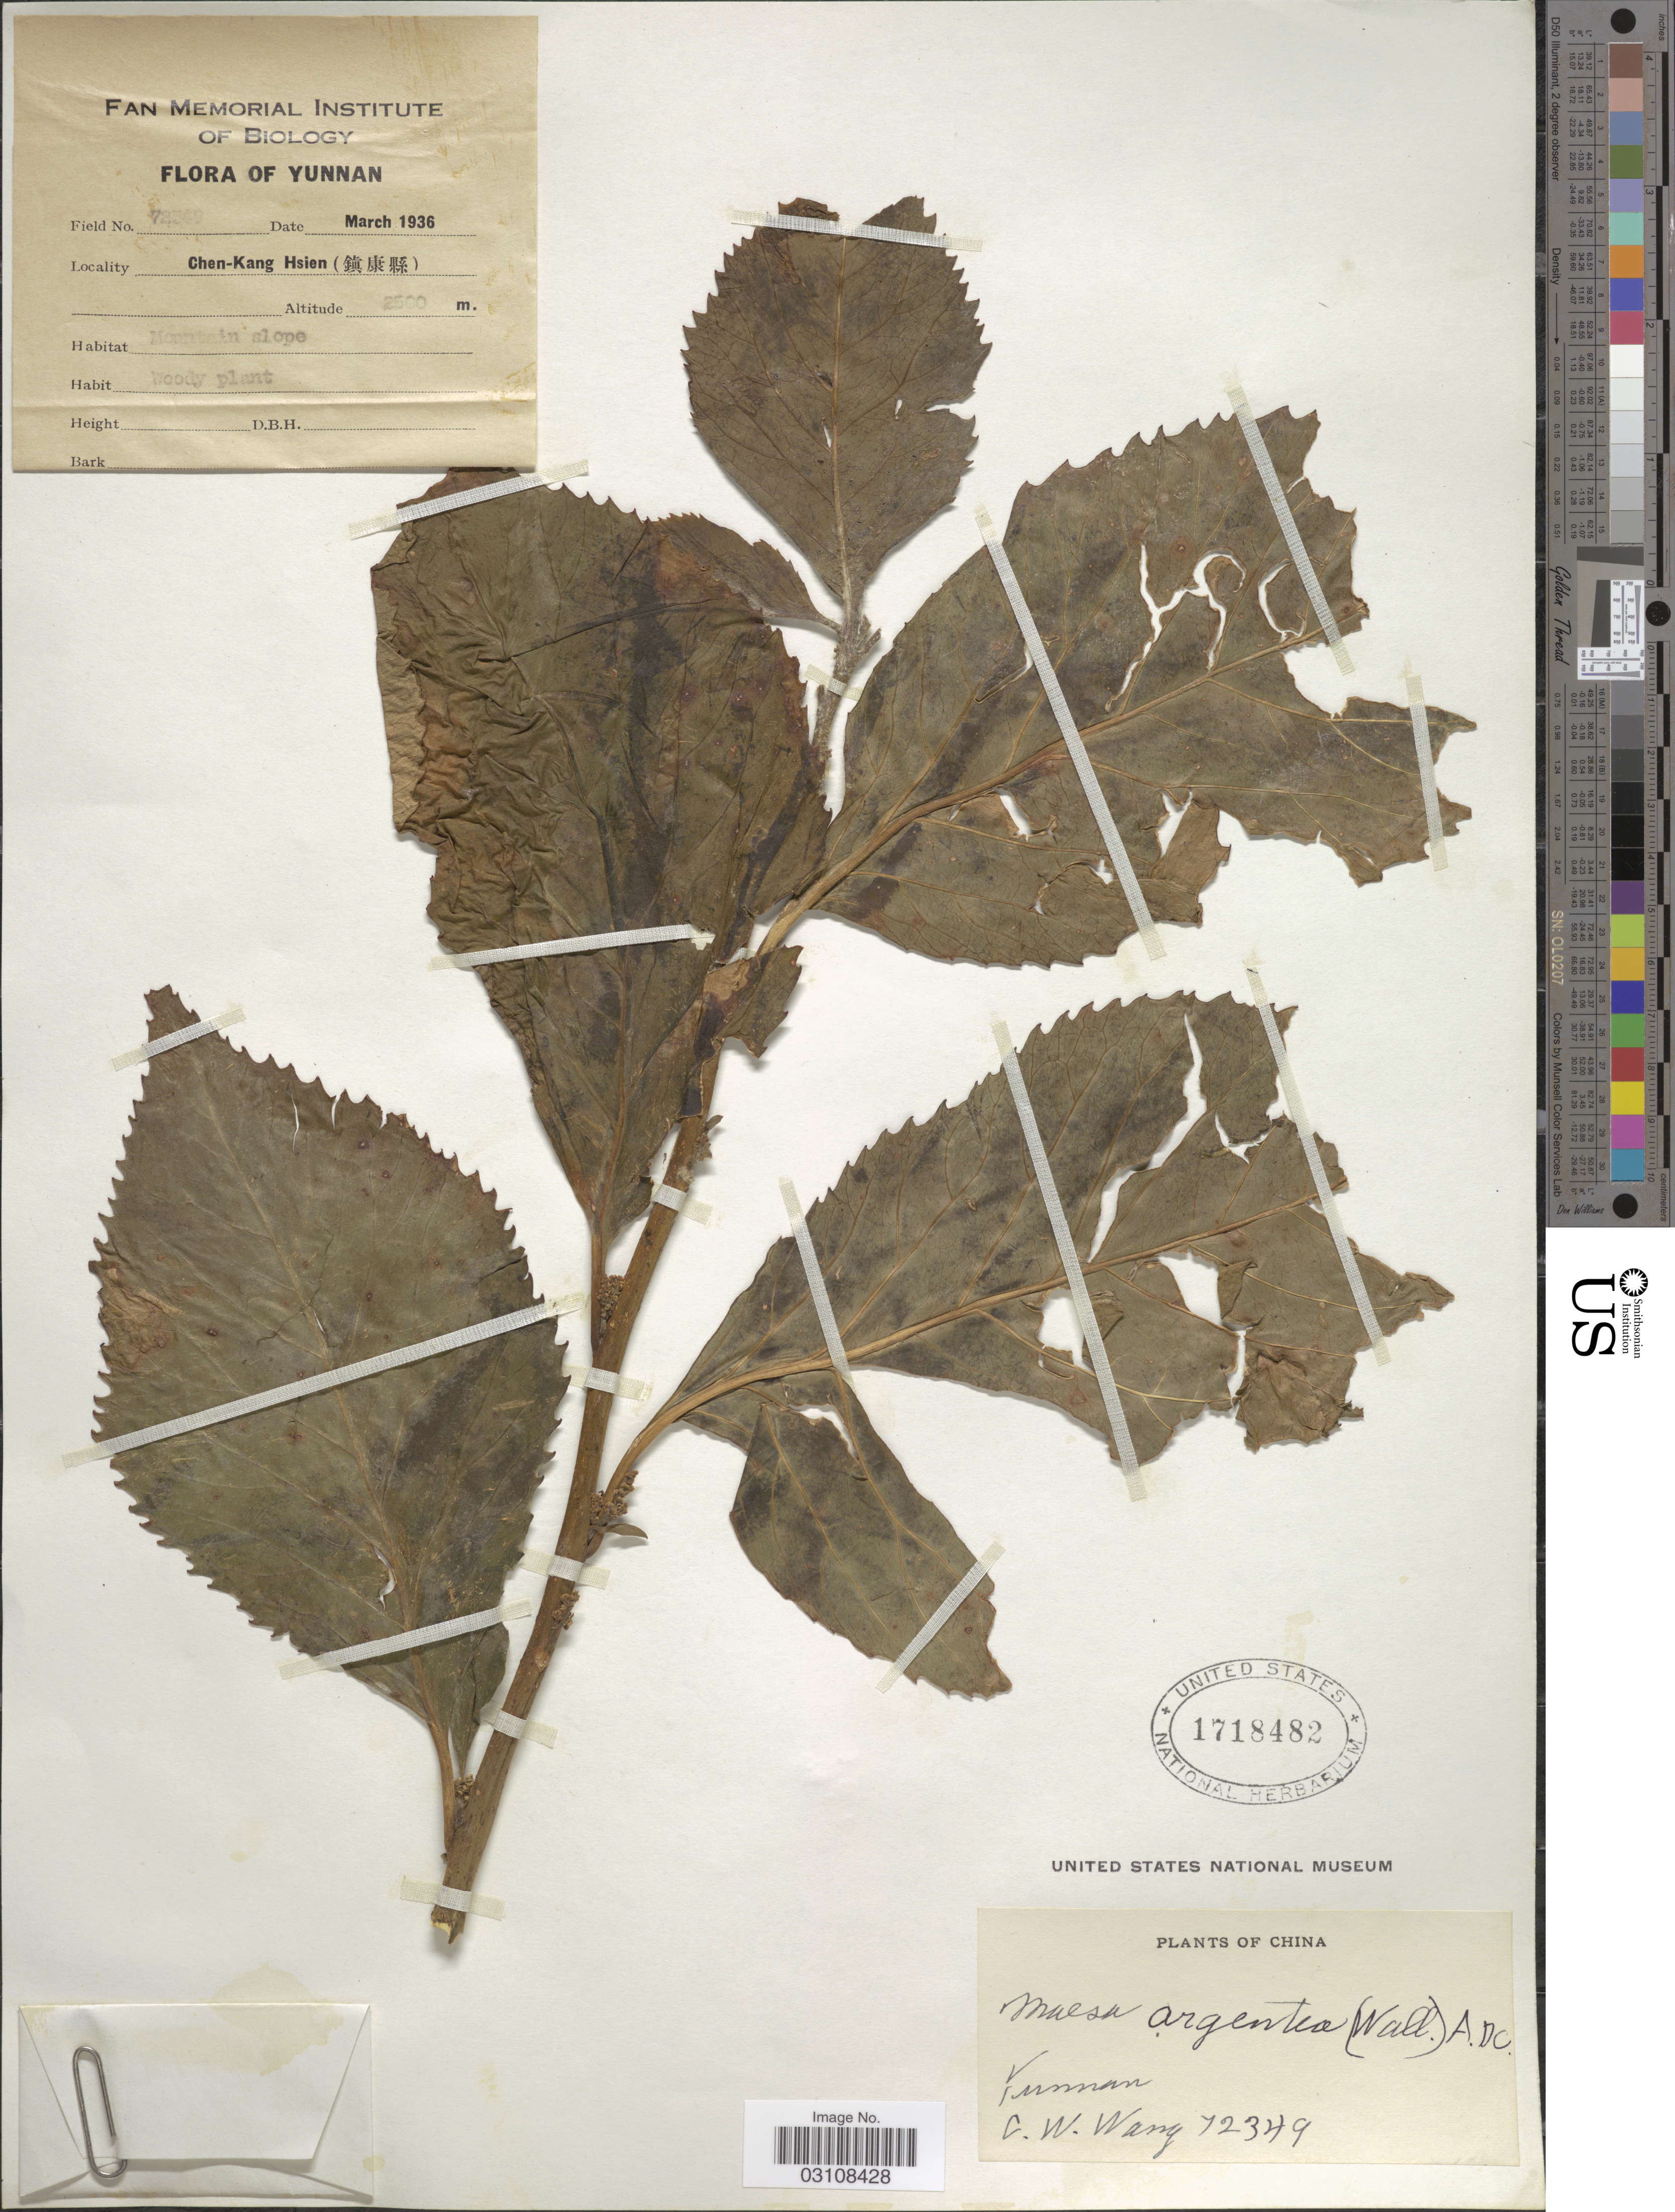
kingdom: Plantae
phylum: Tracheophyta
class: Magnoliopsida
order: Ericales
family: Primulaceae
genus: Maesa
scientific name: Maesa argentea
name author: Wall.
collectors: C. W. Wang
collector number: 72349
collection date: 1936-03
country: China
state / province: Yunnan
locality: Chen-Kang Hsien. Mountain slope.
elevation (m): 2500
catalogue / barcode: US 1718482